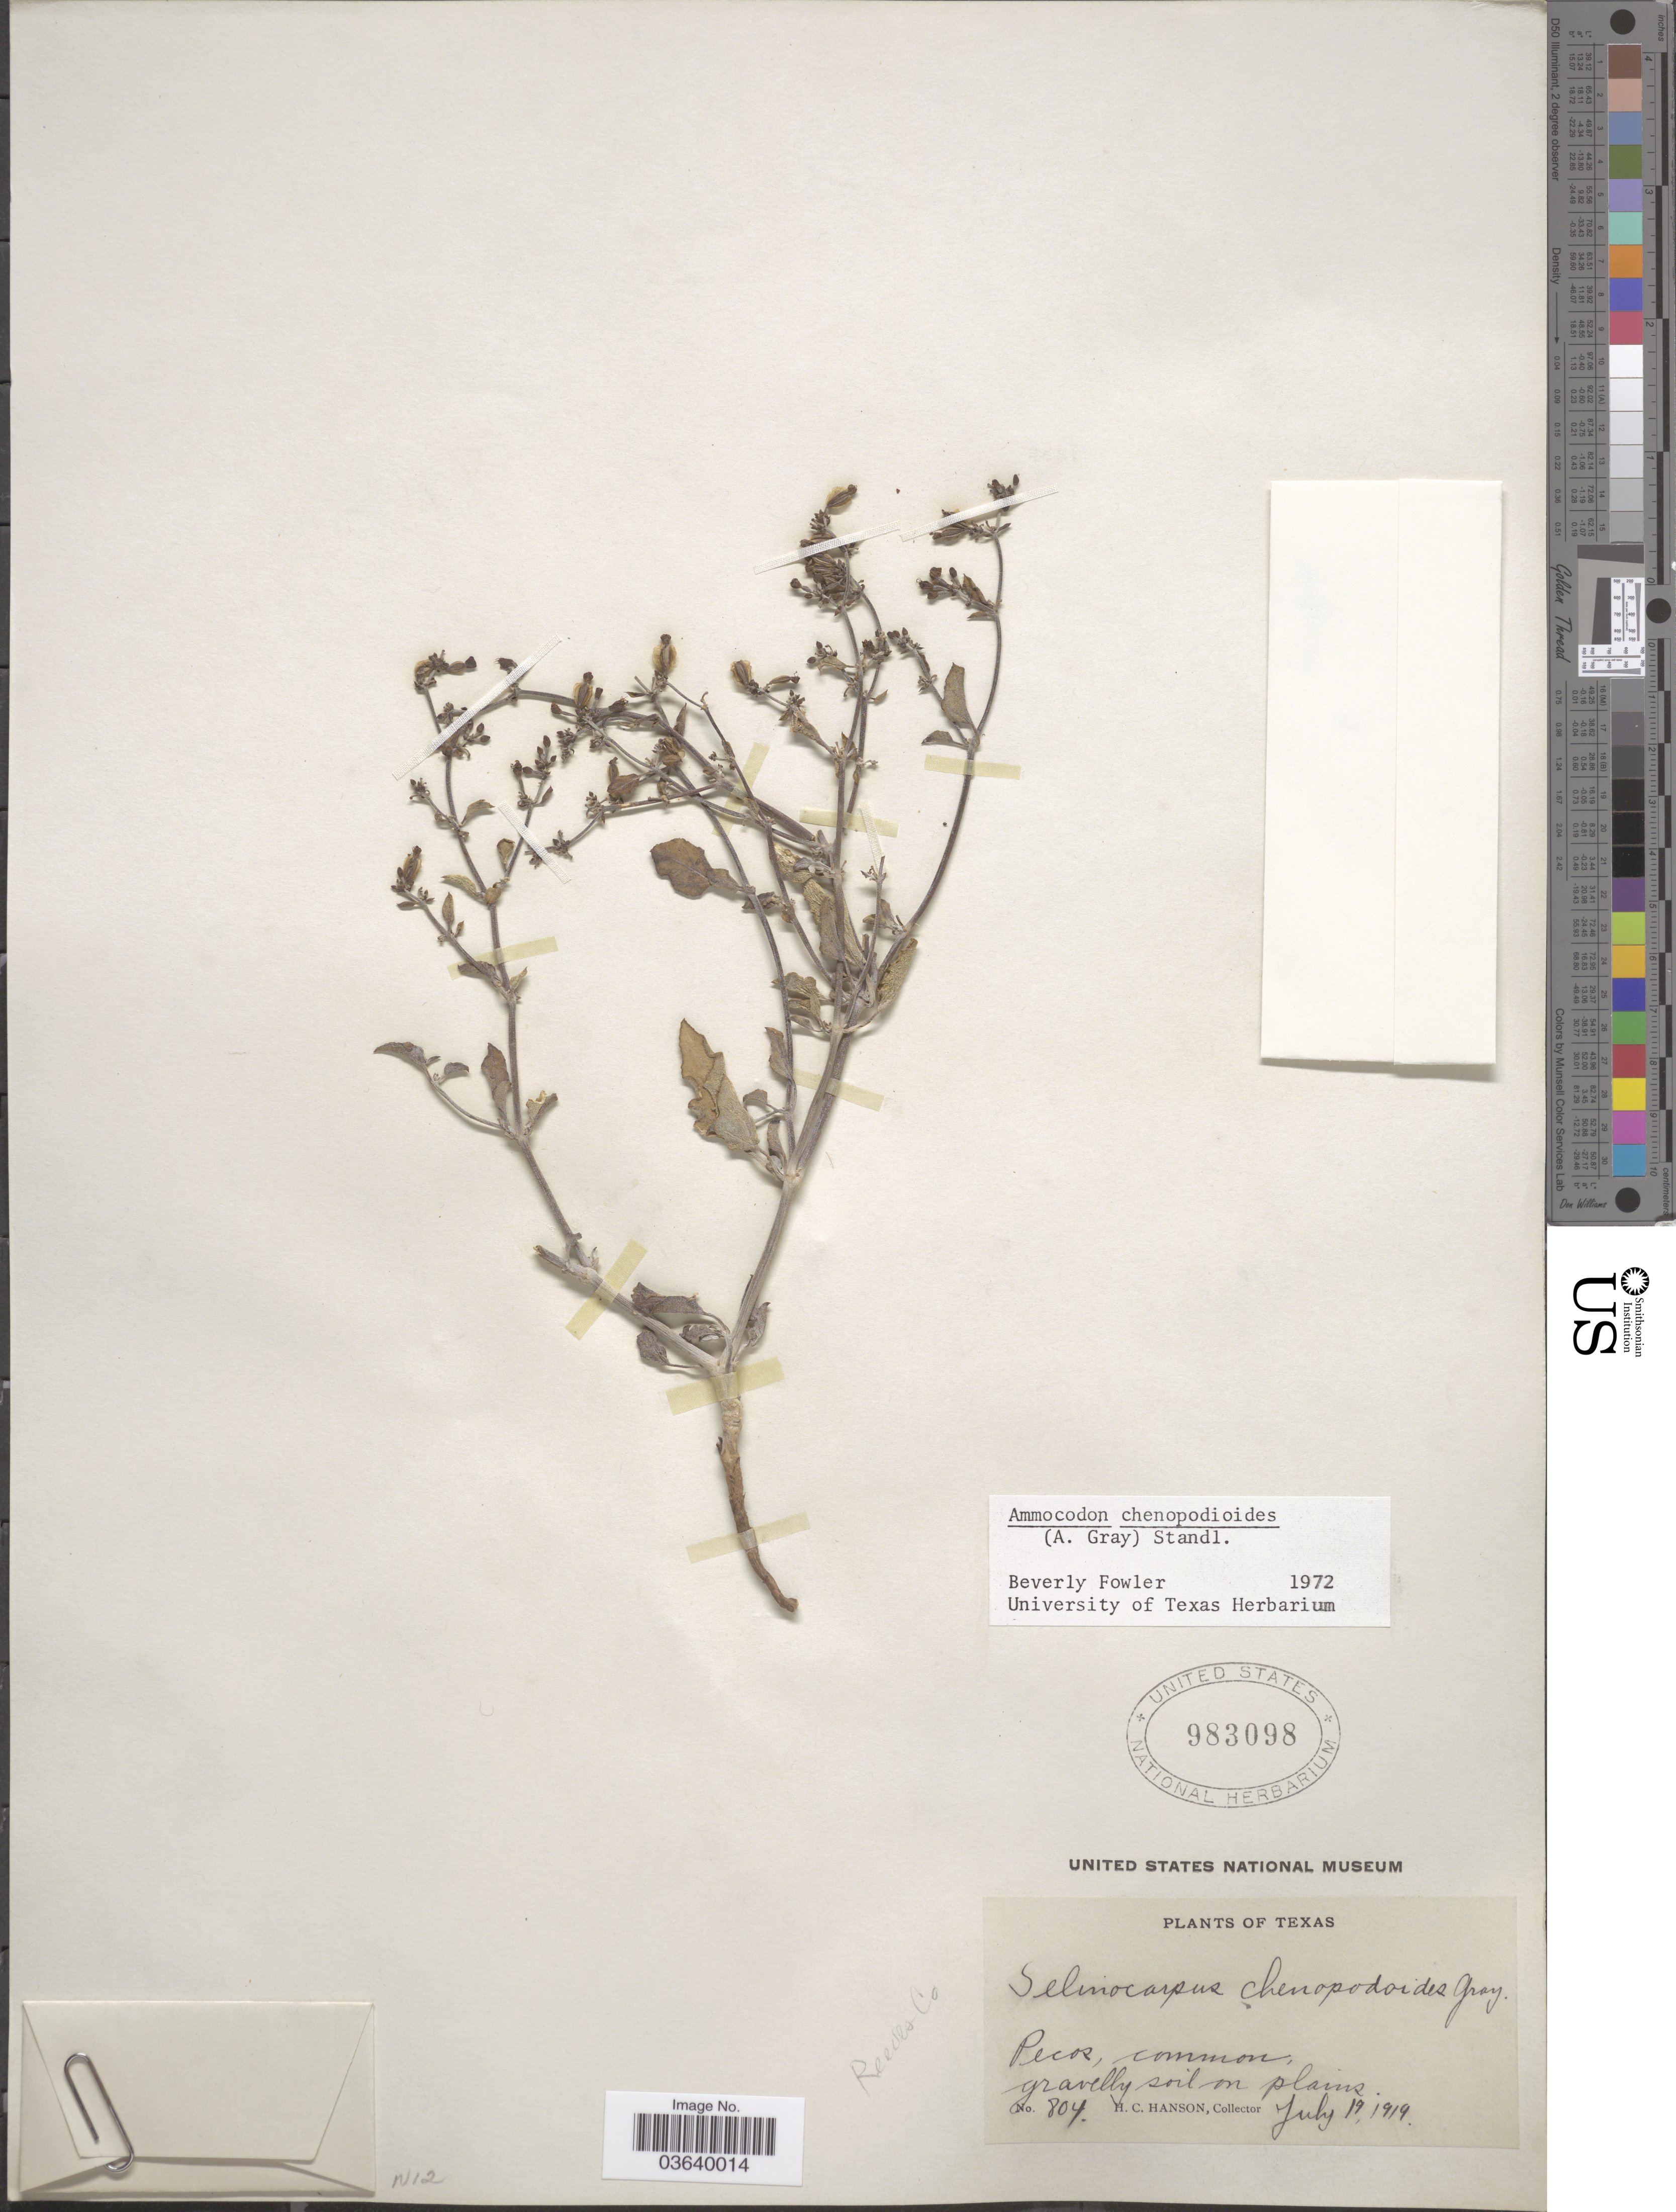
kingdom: Plantae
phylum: Tracheophyta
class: Magnoliopsida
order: Caryophyllales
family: Nyctaginaceae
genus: Acleisanthes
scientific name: Acleisanthes chenopodioides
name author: (A. Gray) R.A. Levin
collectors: H. Hanson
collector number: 804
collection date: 1919-07-19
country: United States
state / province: Texas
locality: Pecos. Reeves Co.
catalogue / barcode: US 983098